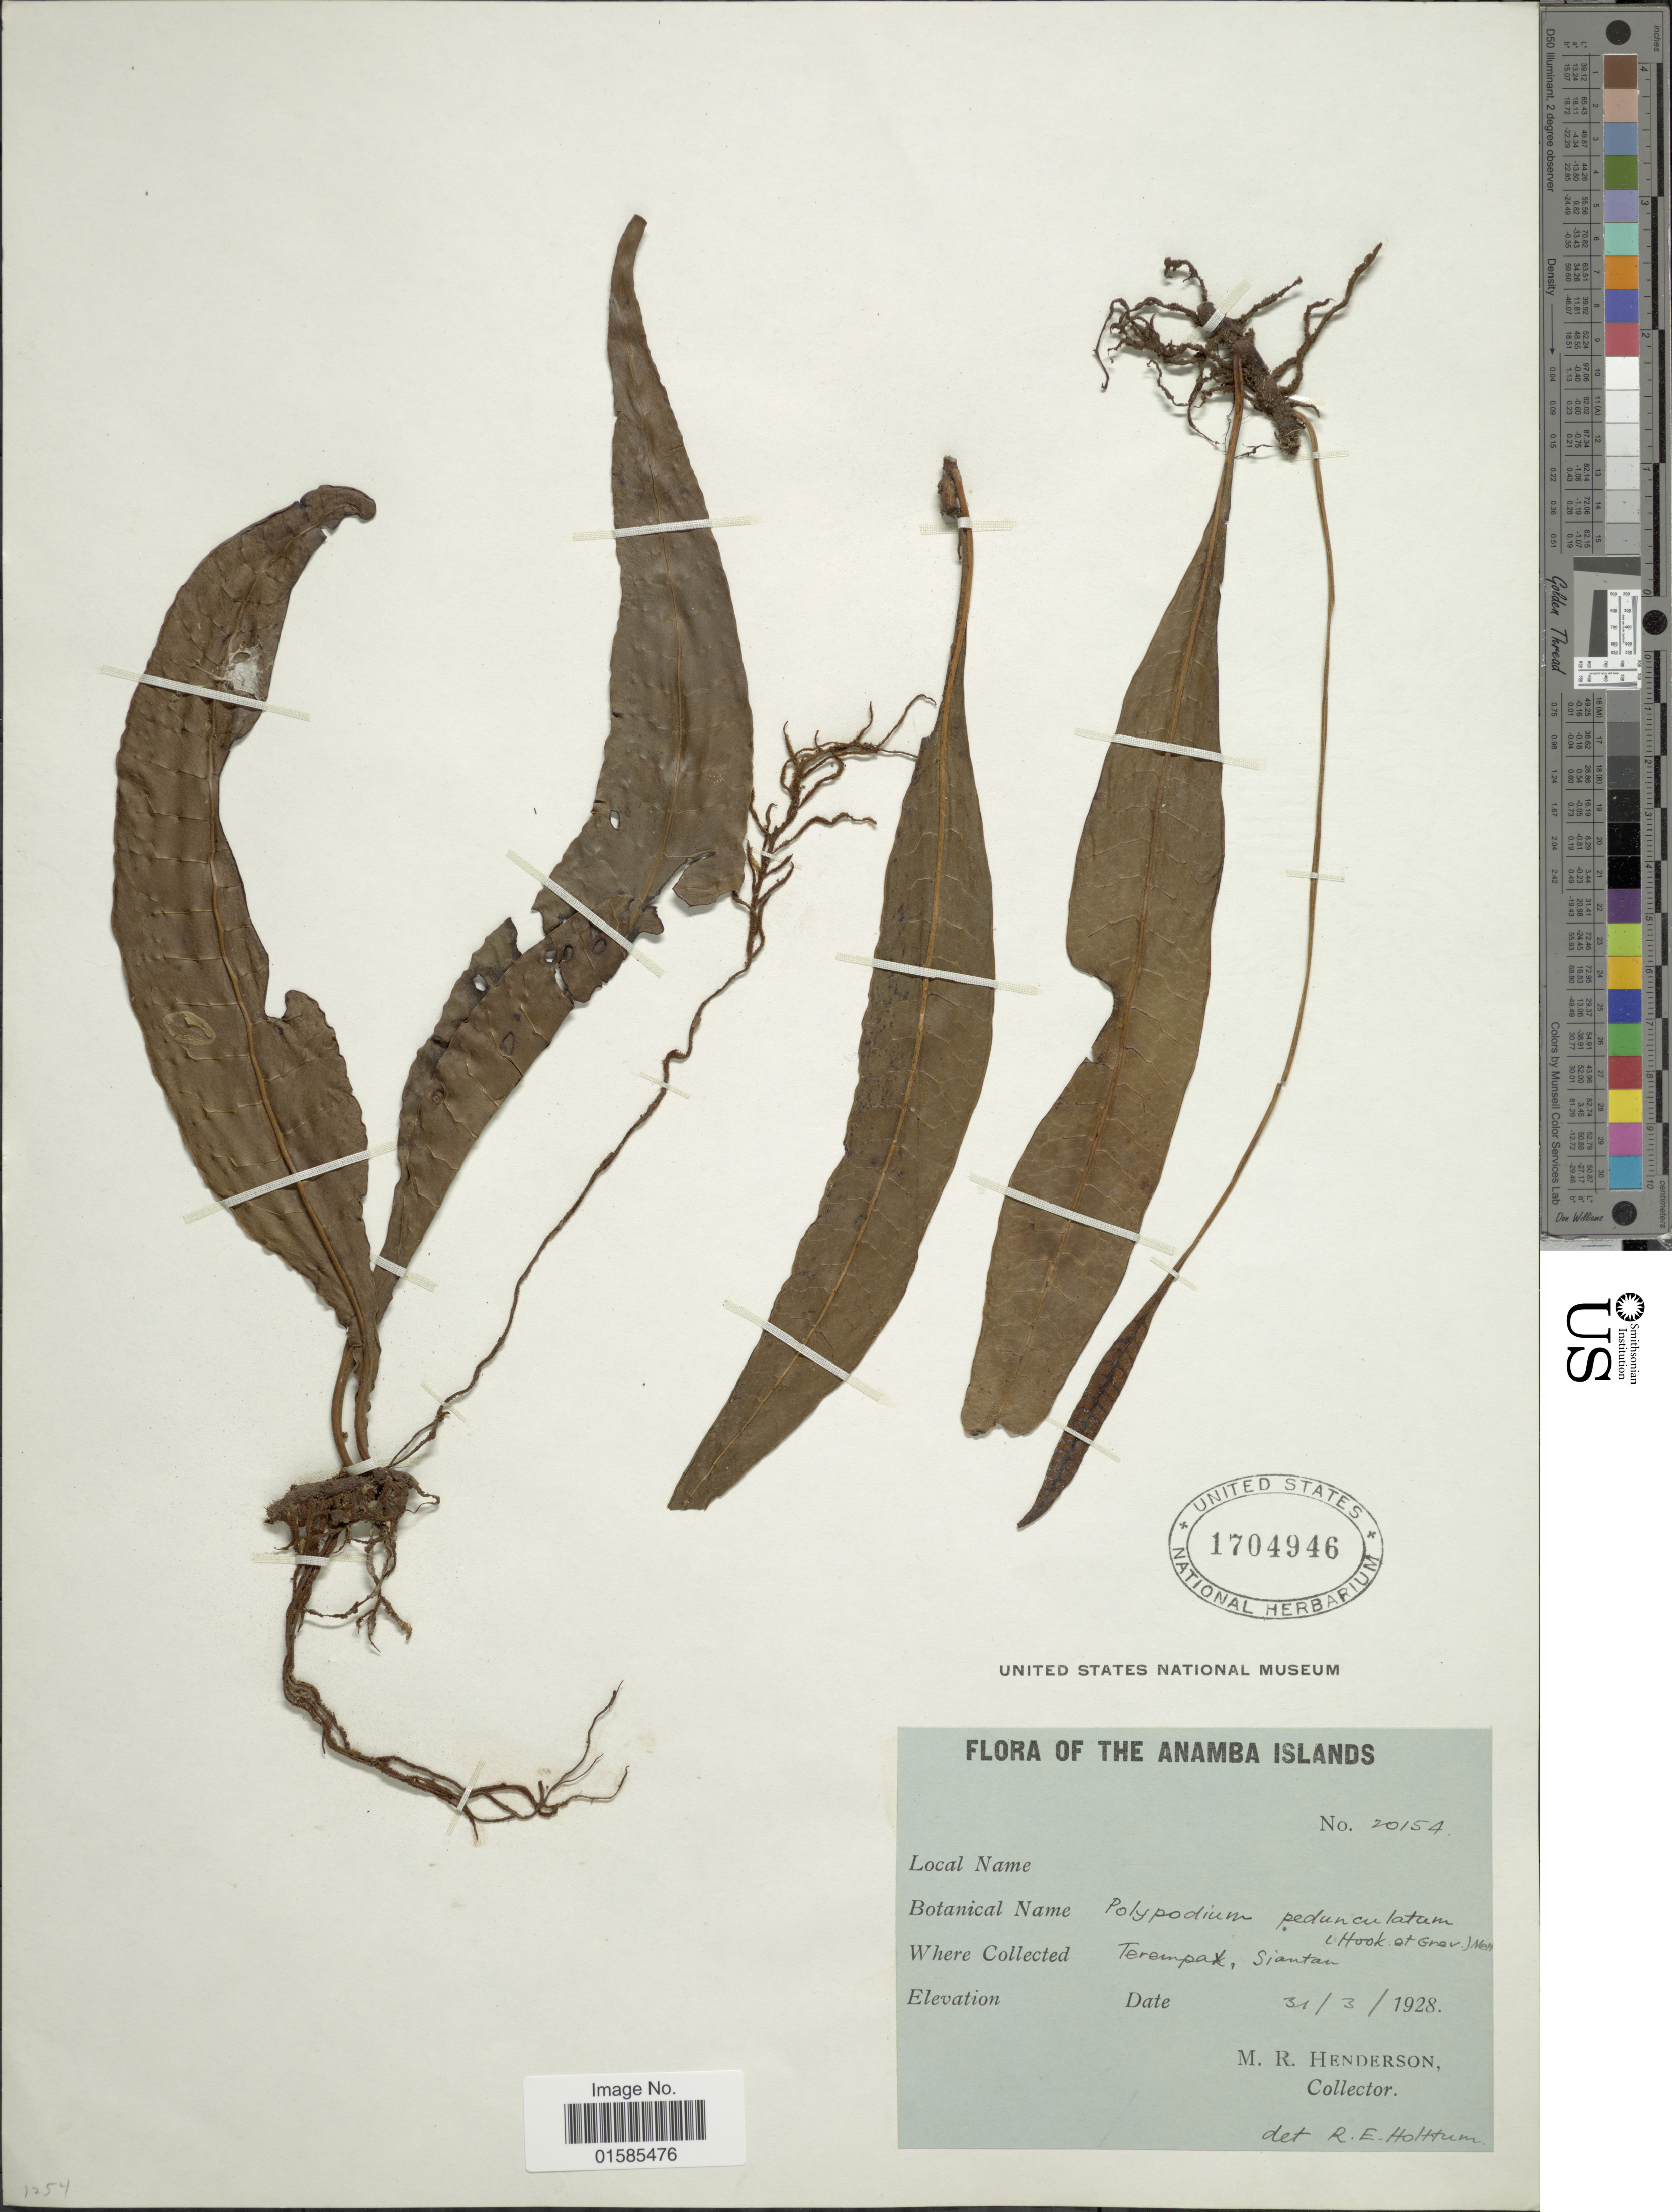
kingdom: Plantae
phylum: Tracheophyta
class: Polypodiopsida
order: Polypodiales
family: Polypodiaceae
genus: Leptochilus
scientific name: Leptochilus pedunculatus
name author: (Hook. & Grev.) Fraser-Jenk.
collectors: M. Henderson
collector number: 20154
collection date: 1928-03-31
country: Indonesia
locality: Anamba Islands, Terampak, Siantan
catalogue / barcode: US 1704946